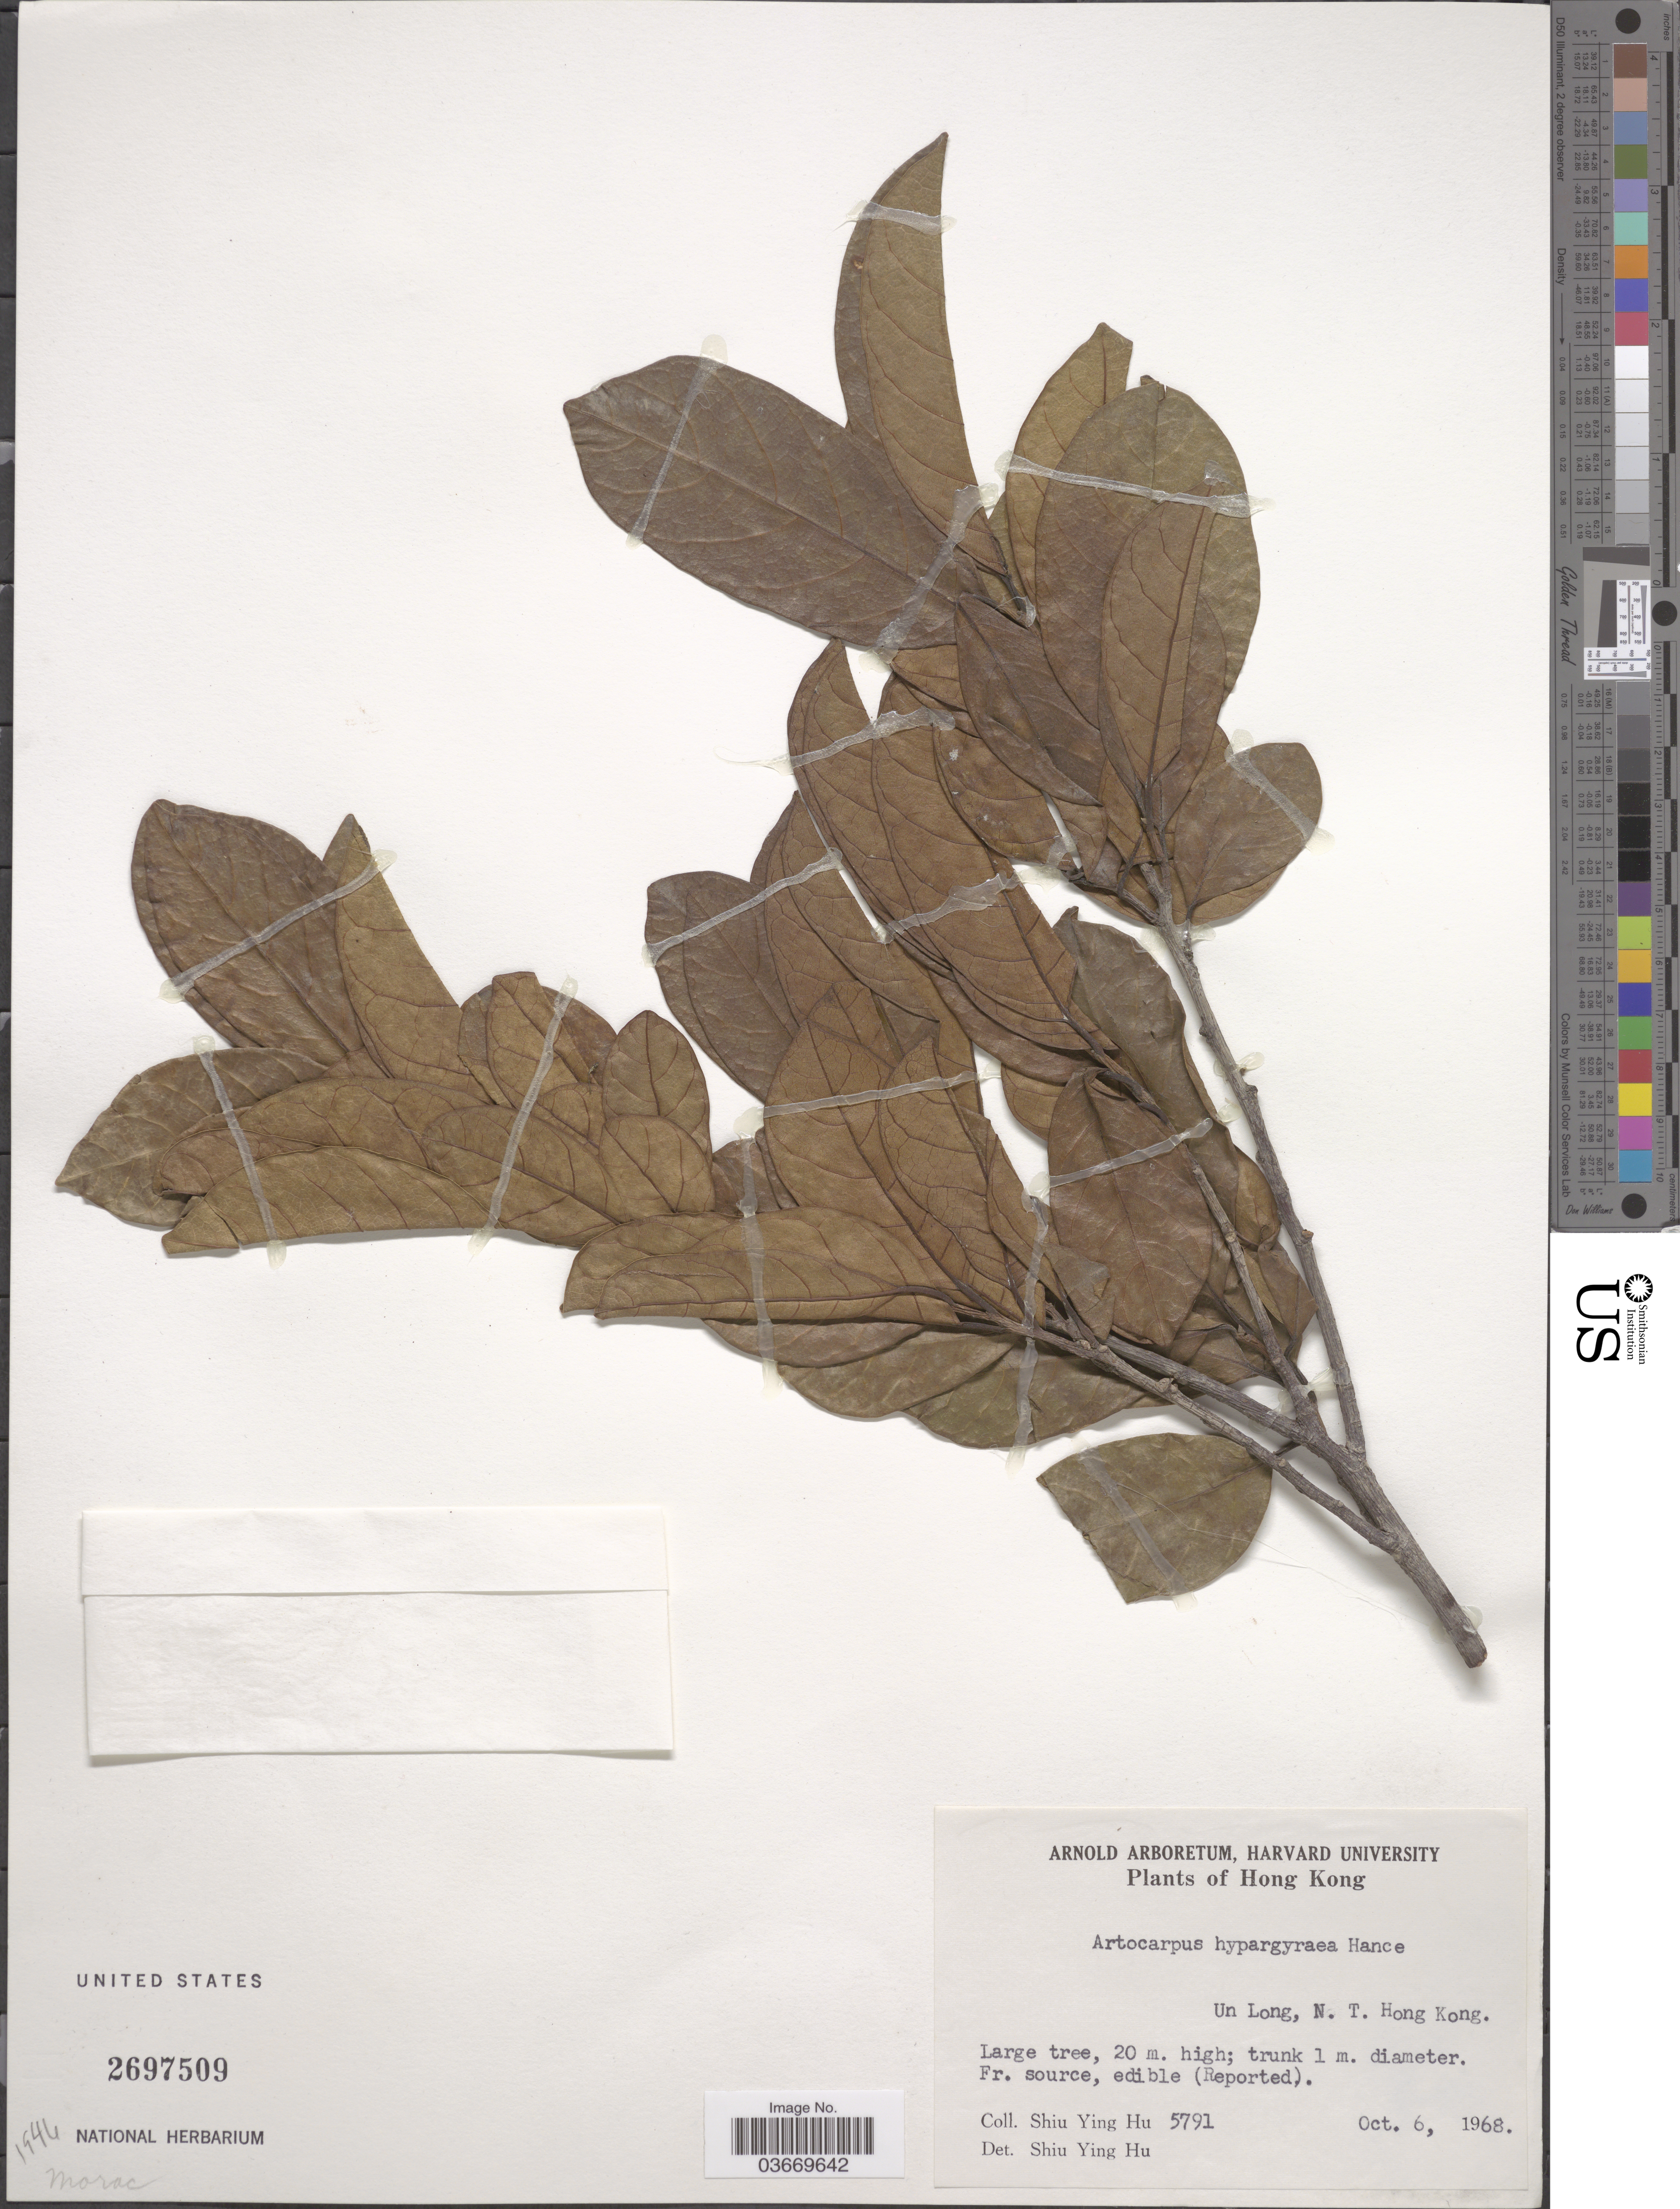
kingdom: Plantae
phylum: Tracheophyta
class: Magnoliopsida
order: Rosales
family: Moraceae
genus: Artocarpus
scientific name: Artocarpus hypargyreus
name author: Hance ex Benth.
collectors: S. Y. Hu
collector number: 5791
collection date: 1968-10-06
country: China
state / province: Hong Kong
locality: Un Long, N. T. Hong Kong.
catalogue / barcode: US 2697509